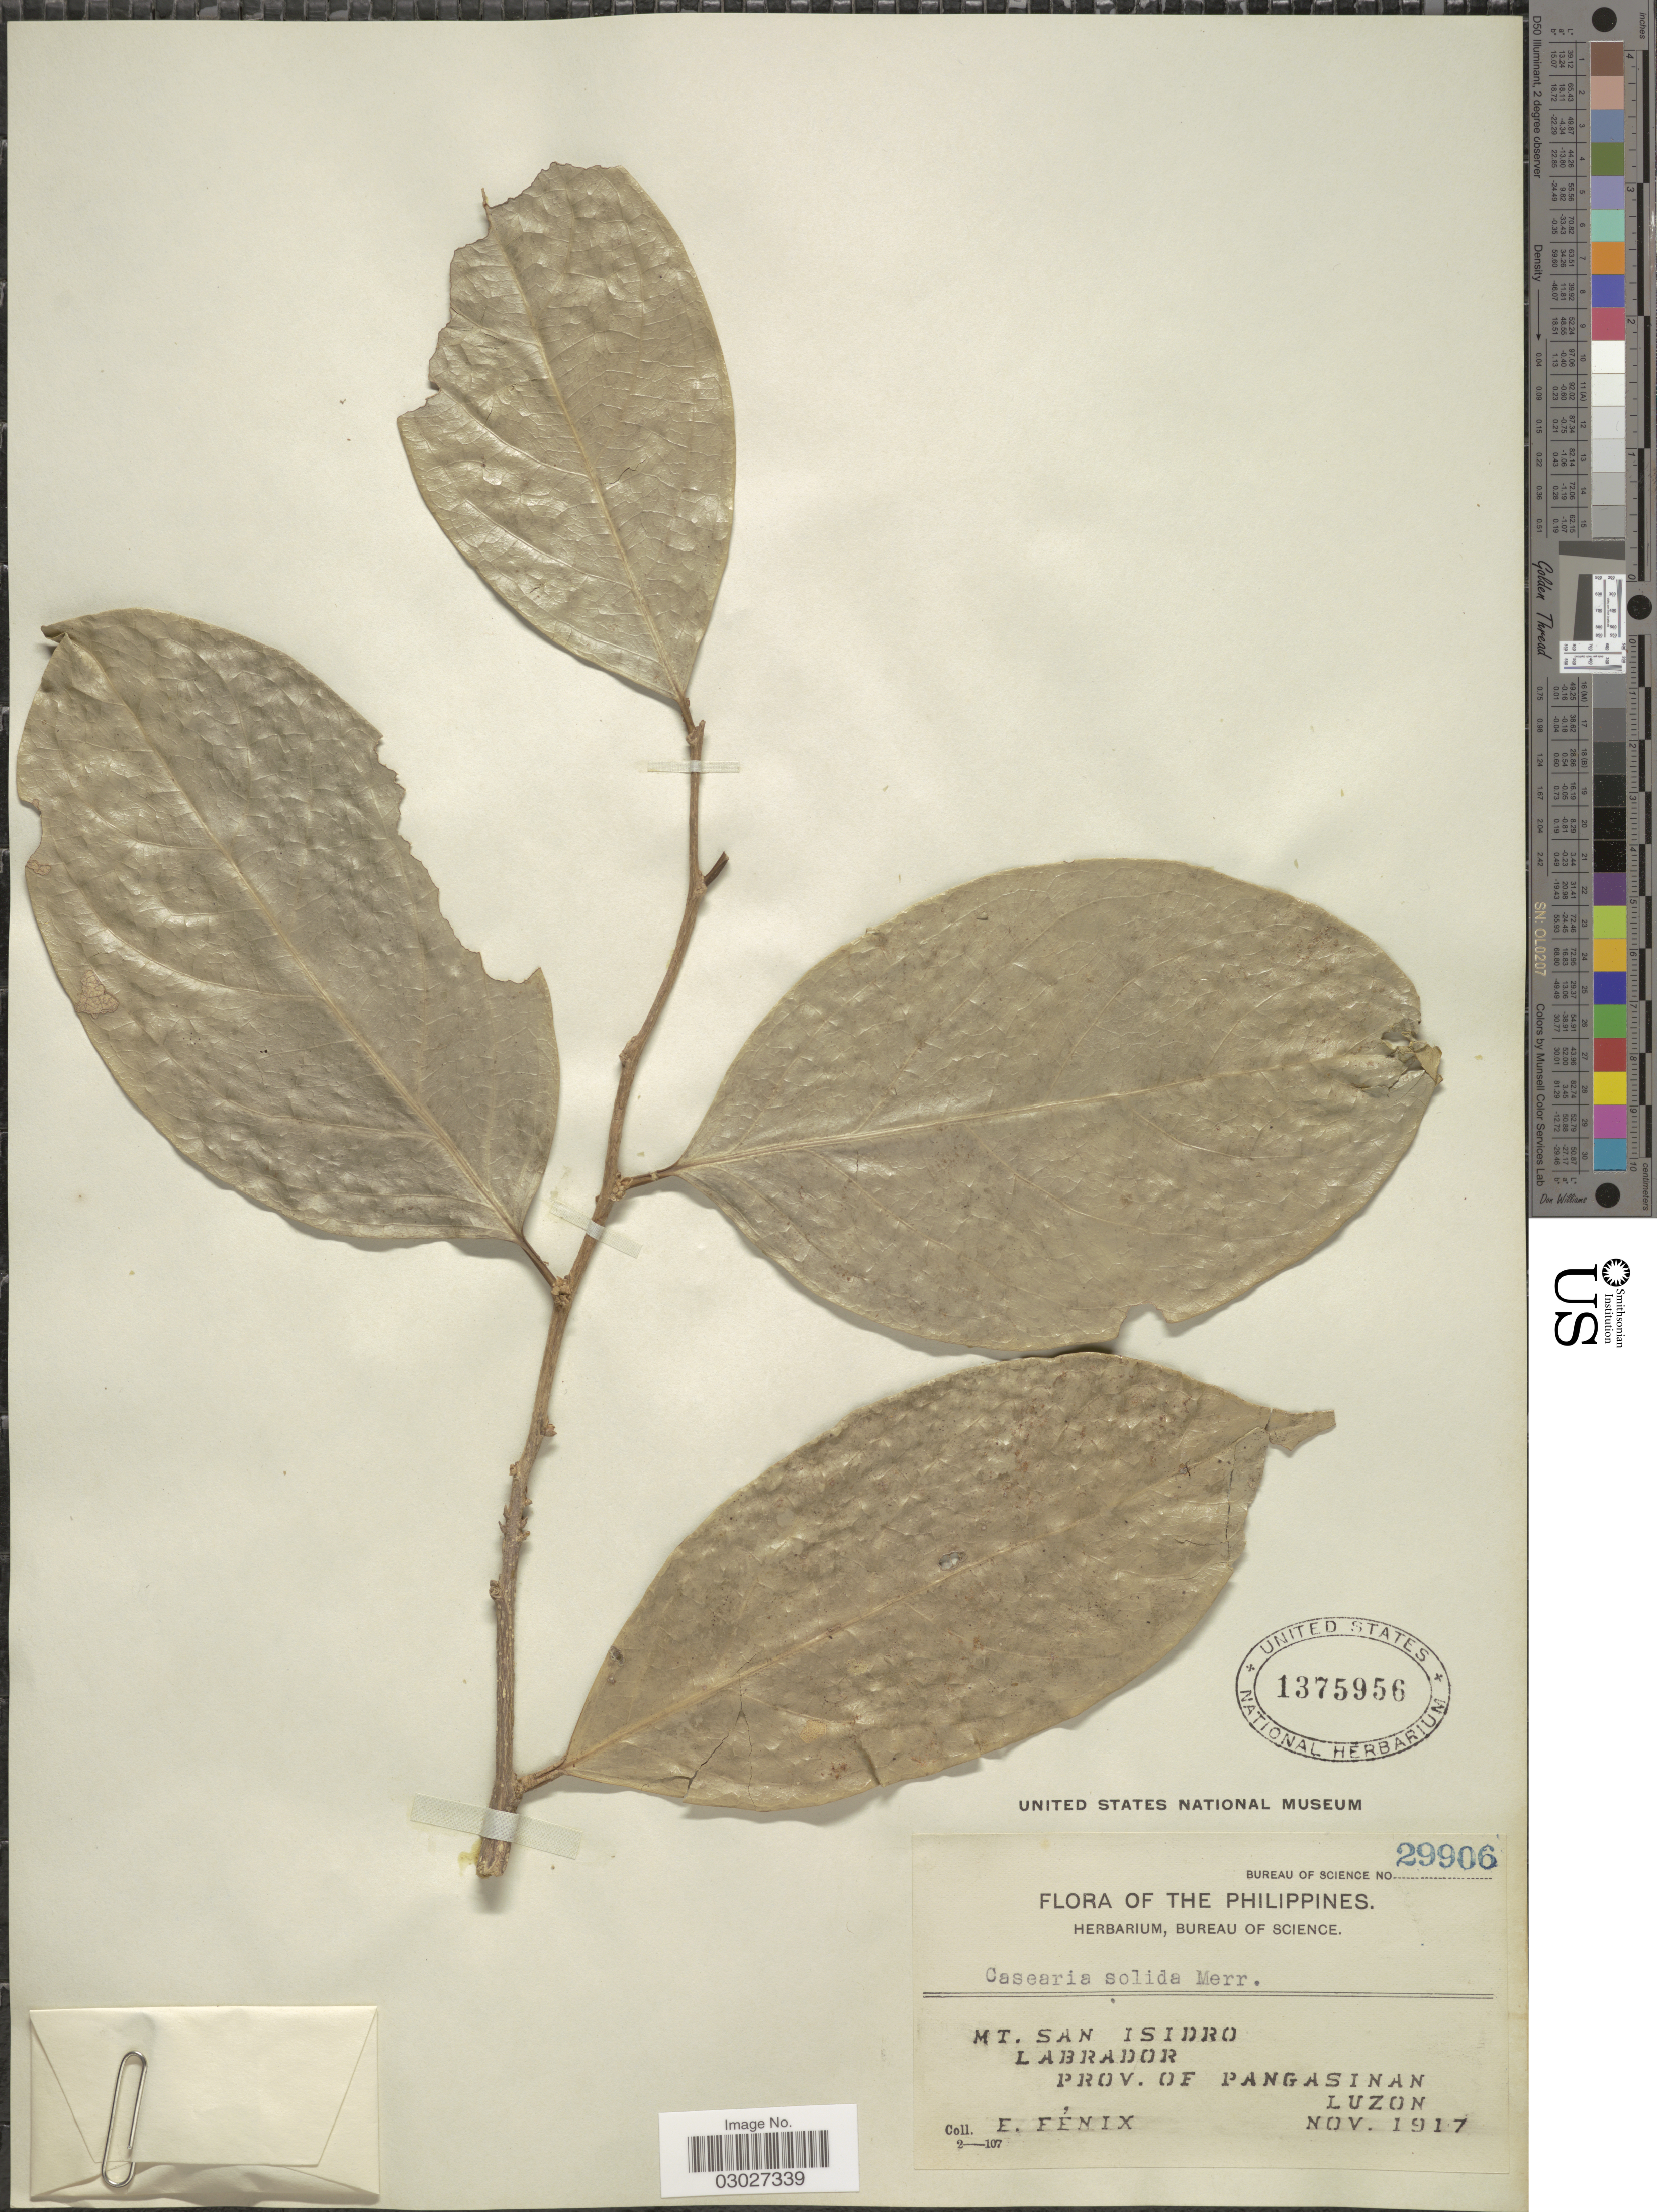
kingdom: Plantae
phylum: Tracheophyta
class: Magnoliopsida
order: Malpighiales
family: Salicaceae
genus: Casearia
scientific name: Casearia trivalvis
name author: (Blanco) Merr.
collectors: E. Fénix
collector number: Bureau of science 29906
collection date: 1917-11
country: Philippines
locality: Mt. San Isidro, Labrador, Prov. of Pangasinan, Luzon.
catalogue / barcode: US 1375956